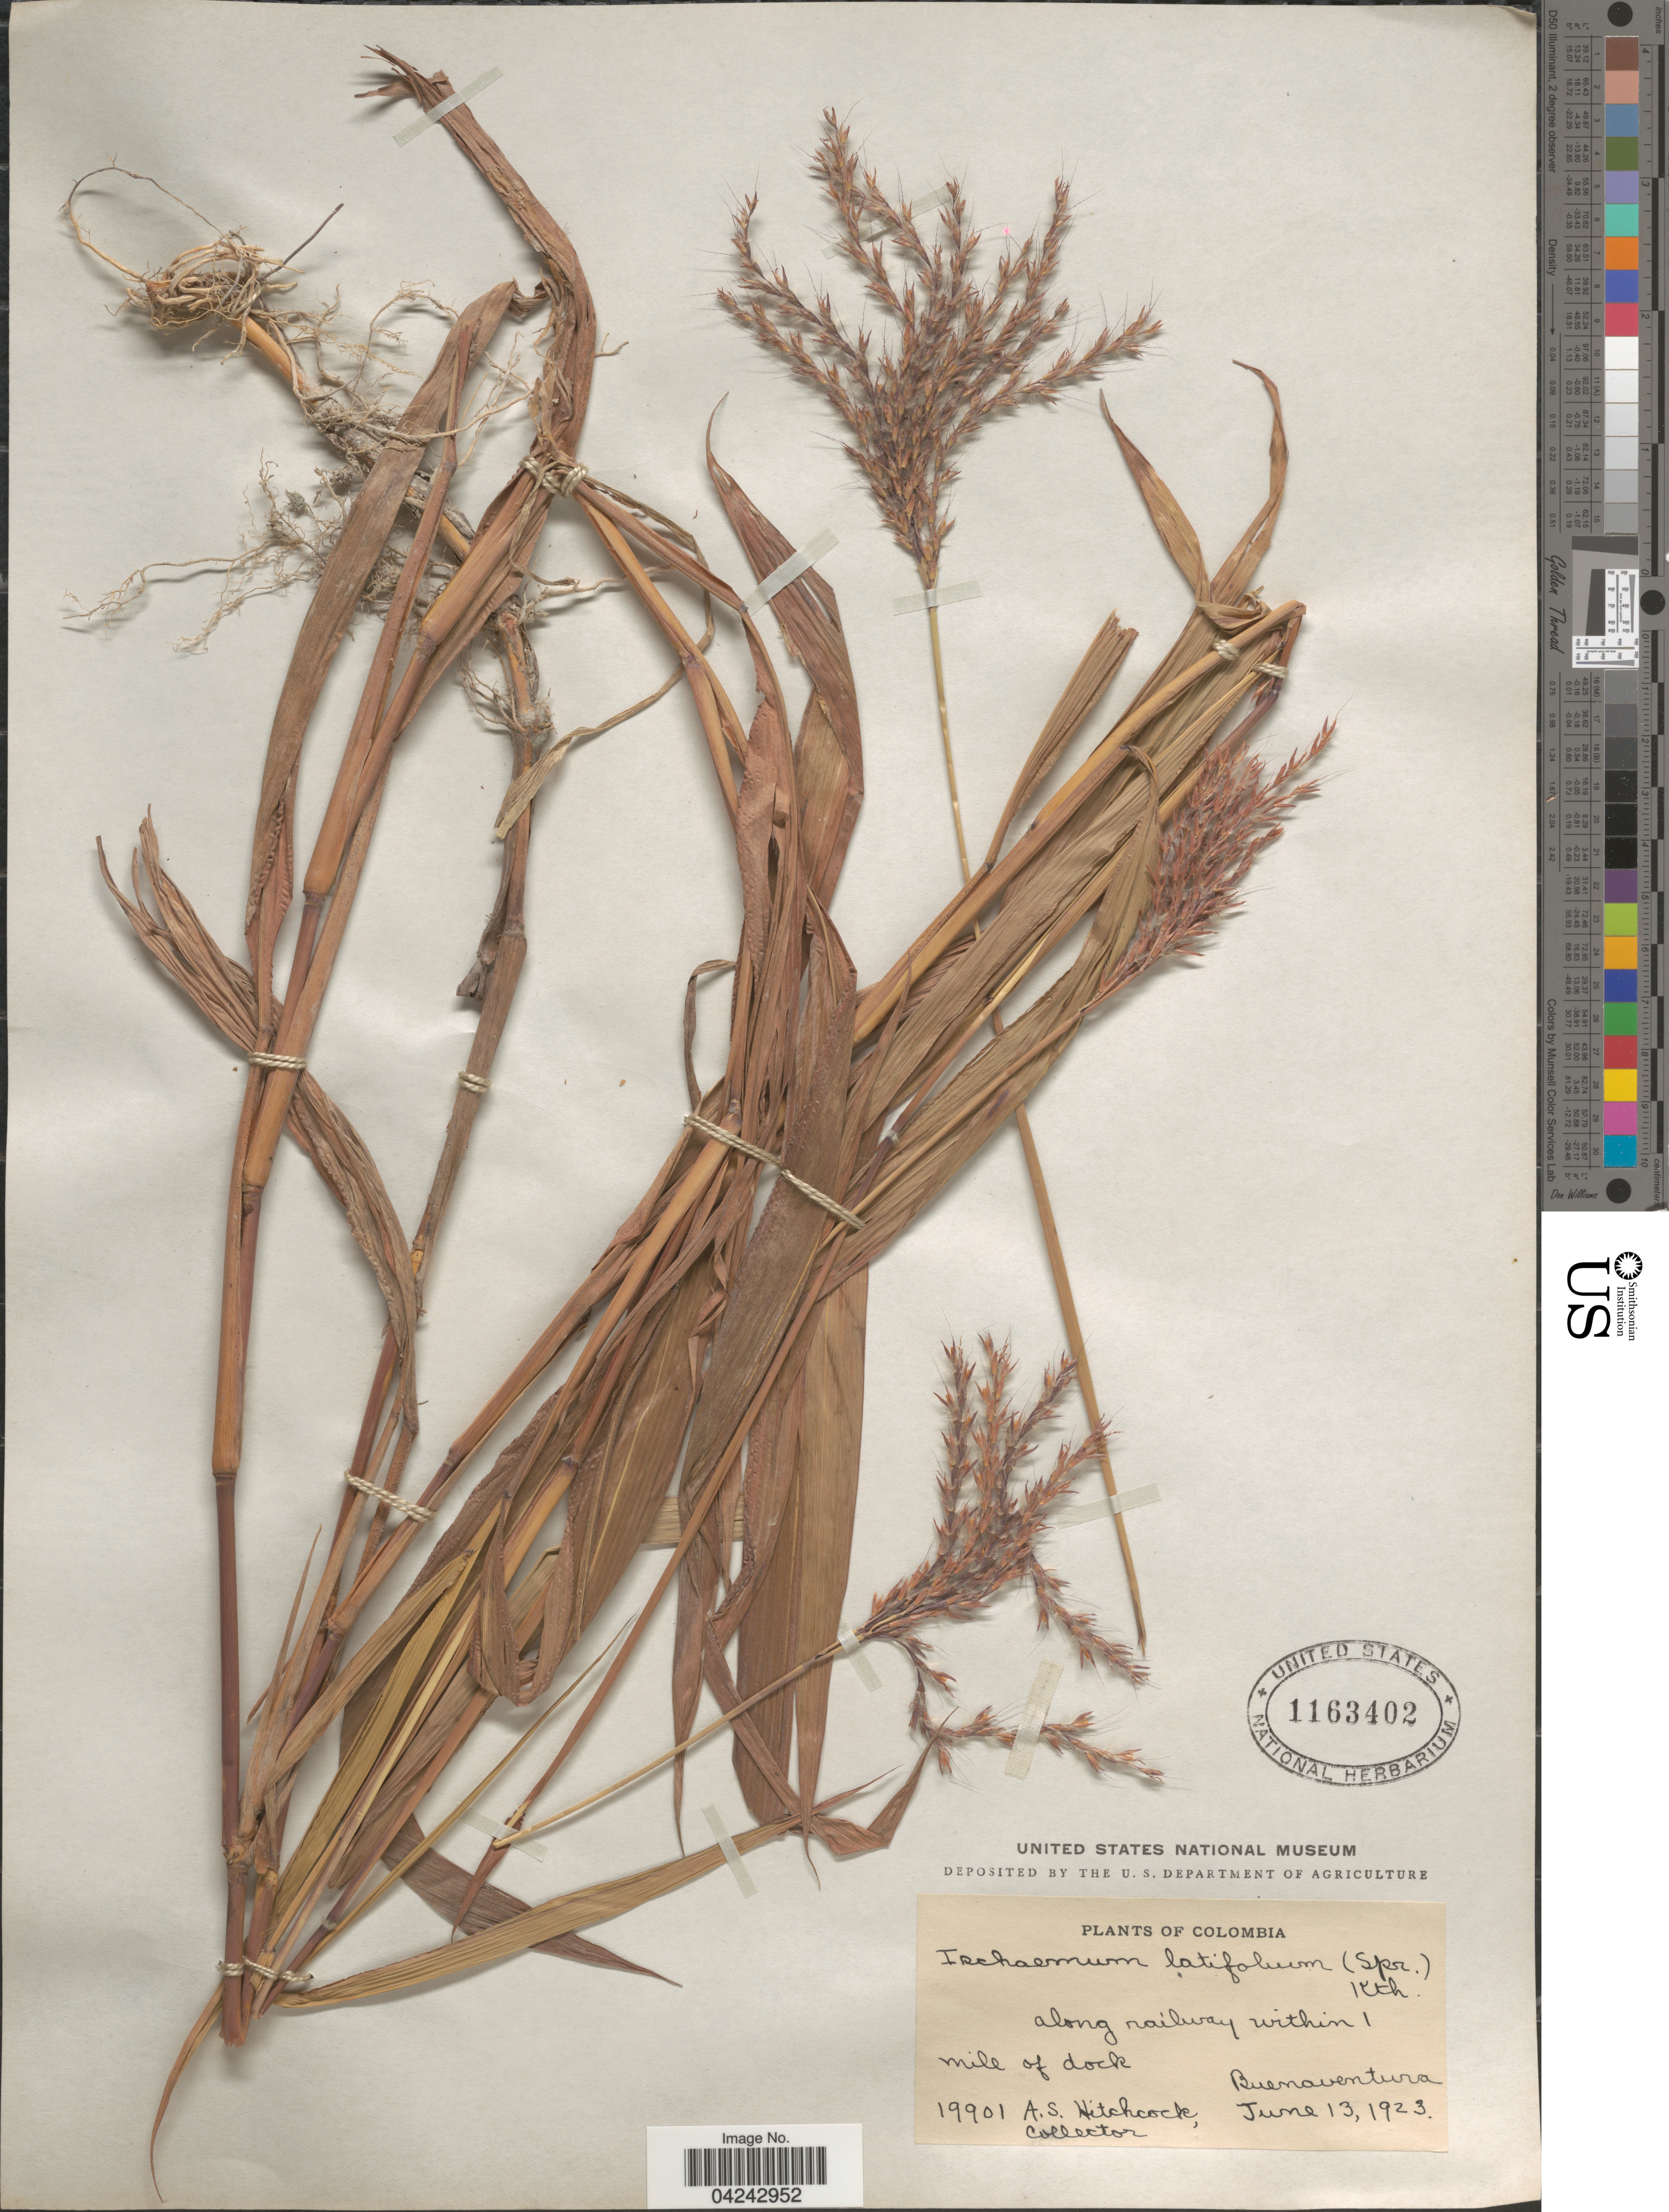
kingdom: Plantae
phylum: Tracheophyta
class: Liliopsida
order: Poales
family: Poaceae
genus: Ischaemum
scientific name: Ischaemum latifolium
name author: (Spreng.) Kunth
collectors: A. S. Hitchcock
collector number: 19901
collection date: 1923-06-13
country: Colombia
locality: Along railway within 1 mile of dock. Buenaventura.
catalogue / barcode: US 1163402